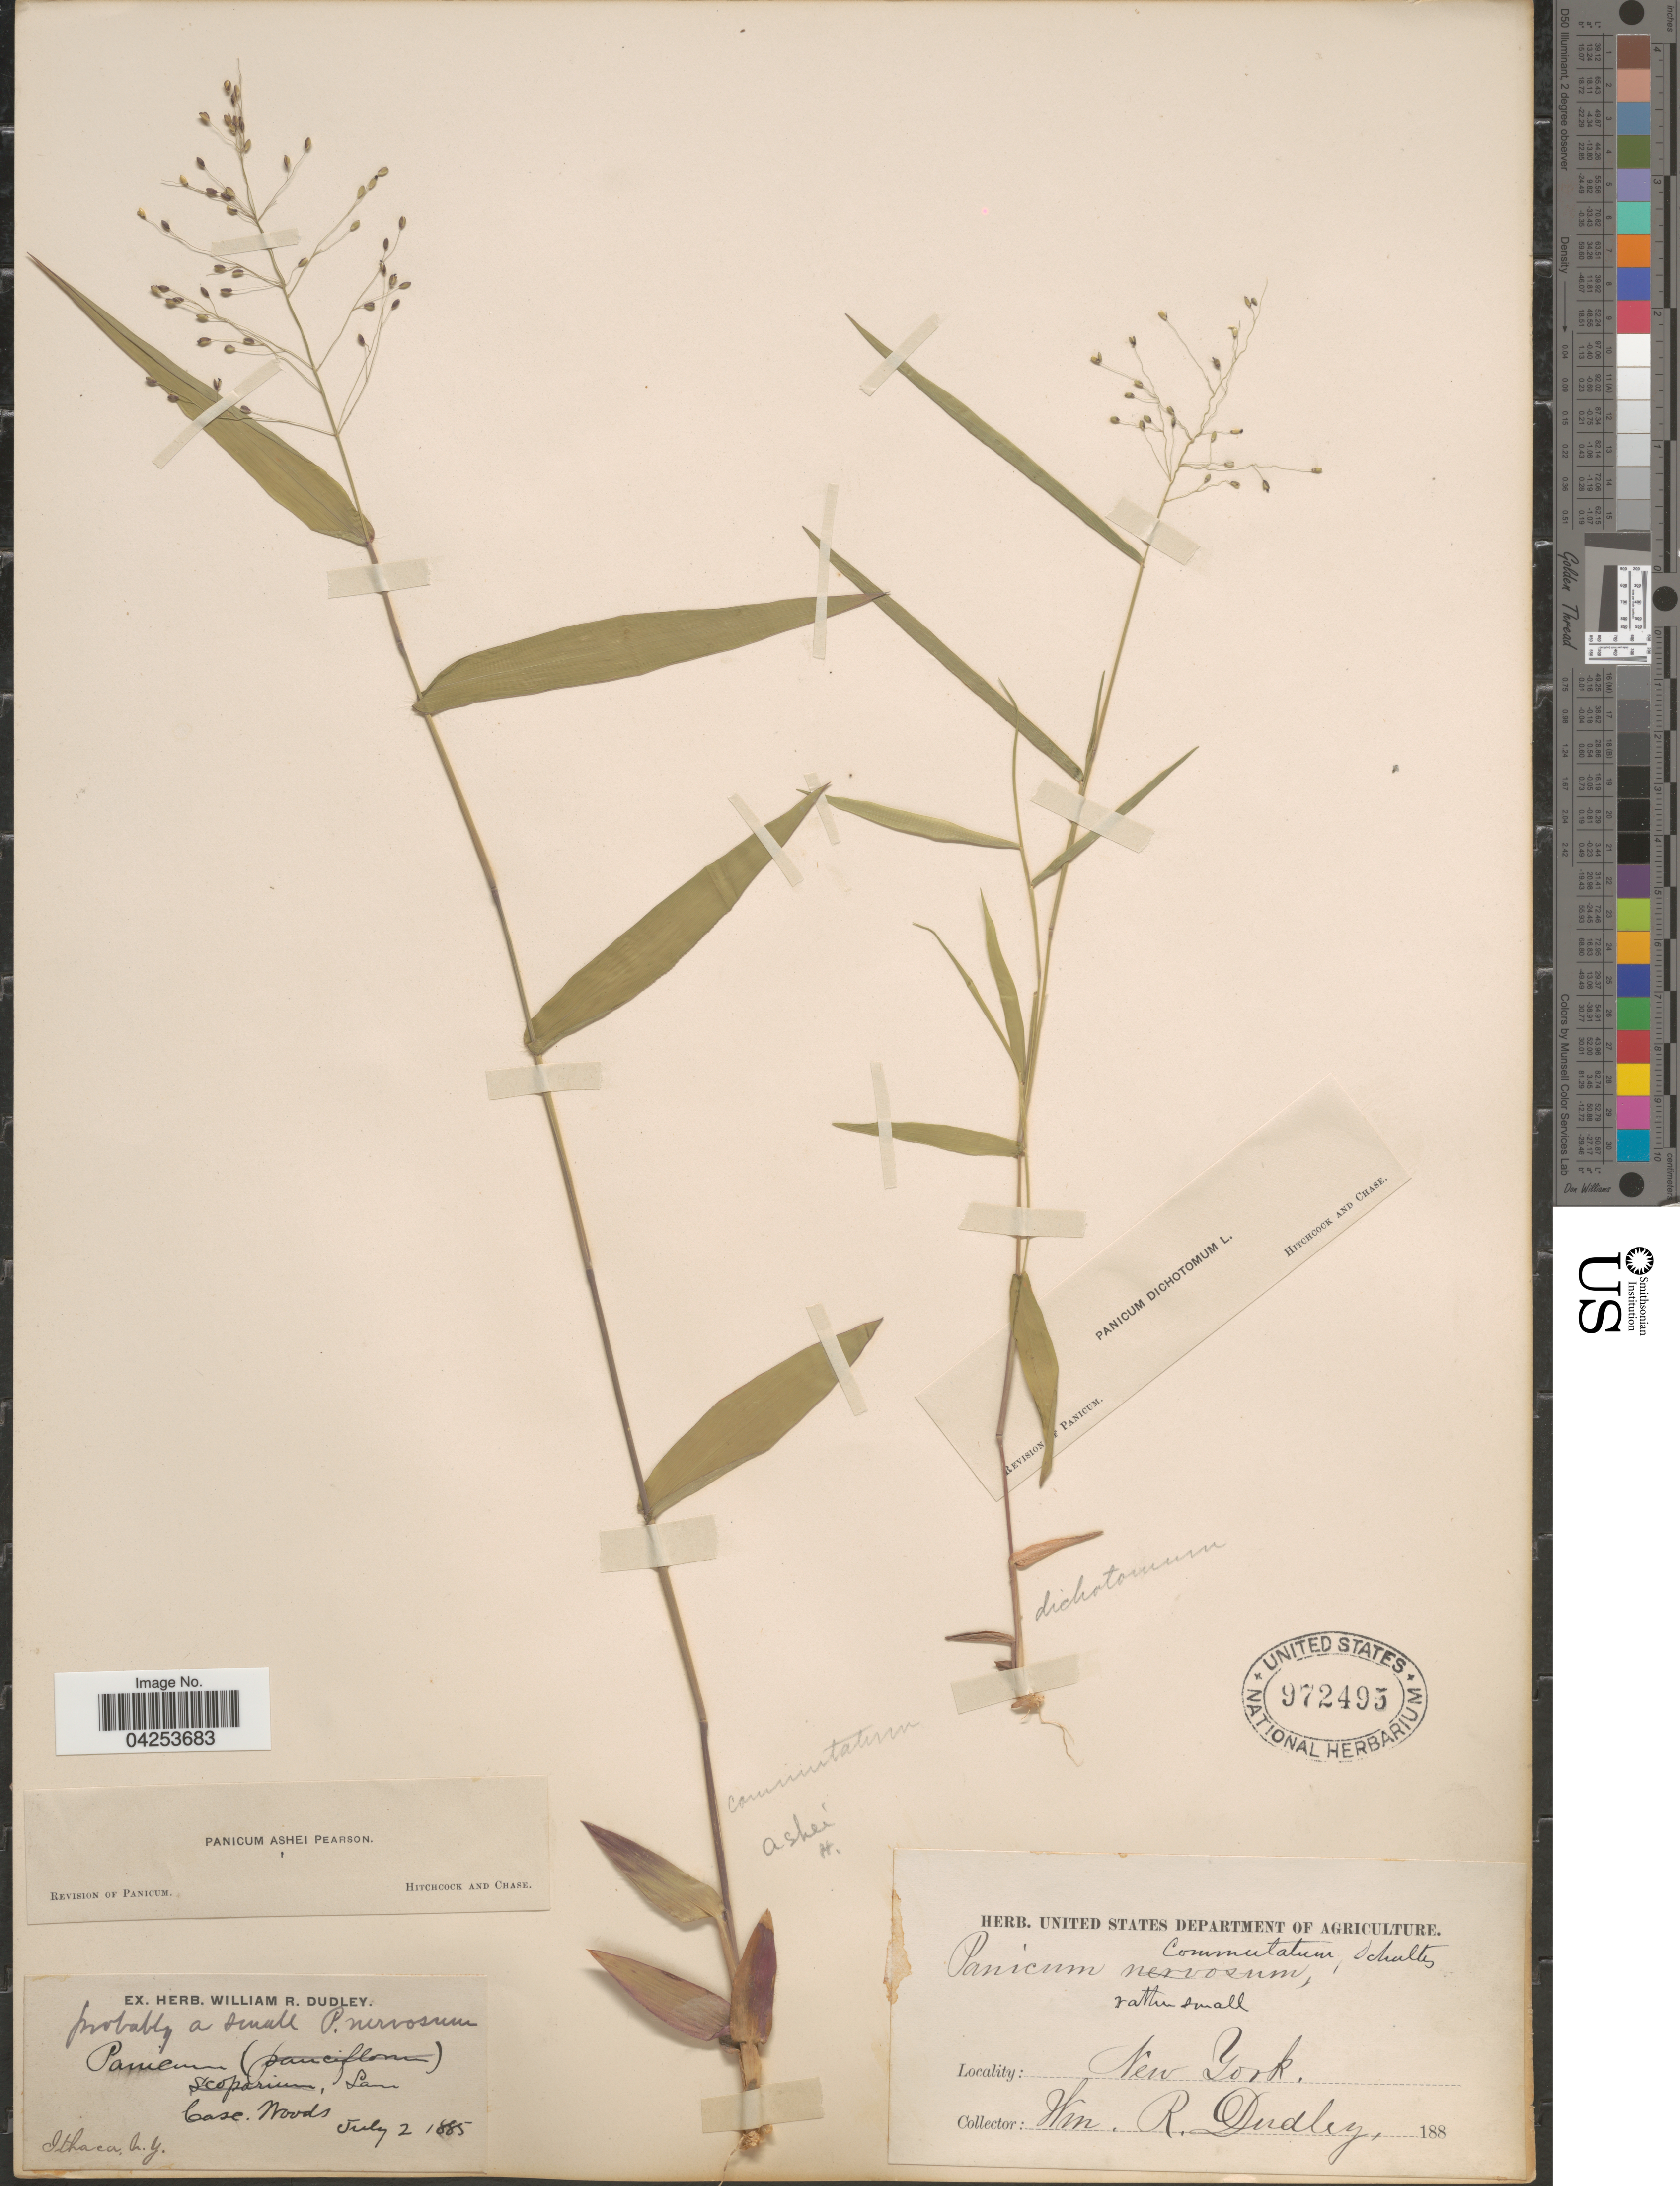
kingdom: Plantae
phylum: Tracheophyta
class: Liliopsida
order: Poales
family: Poaceae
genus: Dichanthelium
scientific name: Dichanthelium commutatum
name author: (Schult.) Gould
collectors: W. Dudley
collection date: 1885-07-02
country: United States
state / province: New York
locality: Case. Woods. Ithaca.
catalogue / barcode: US 972495